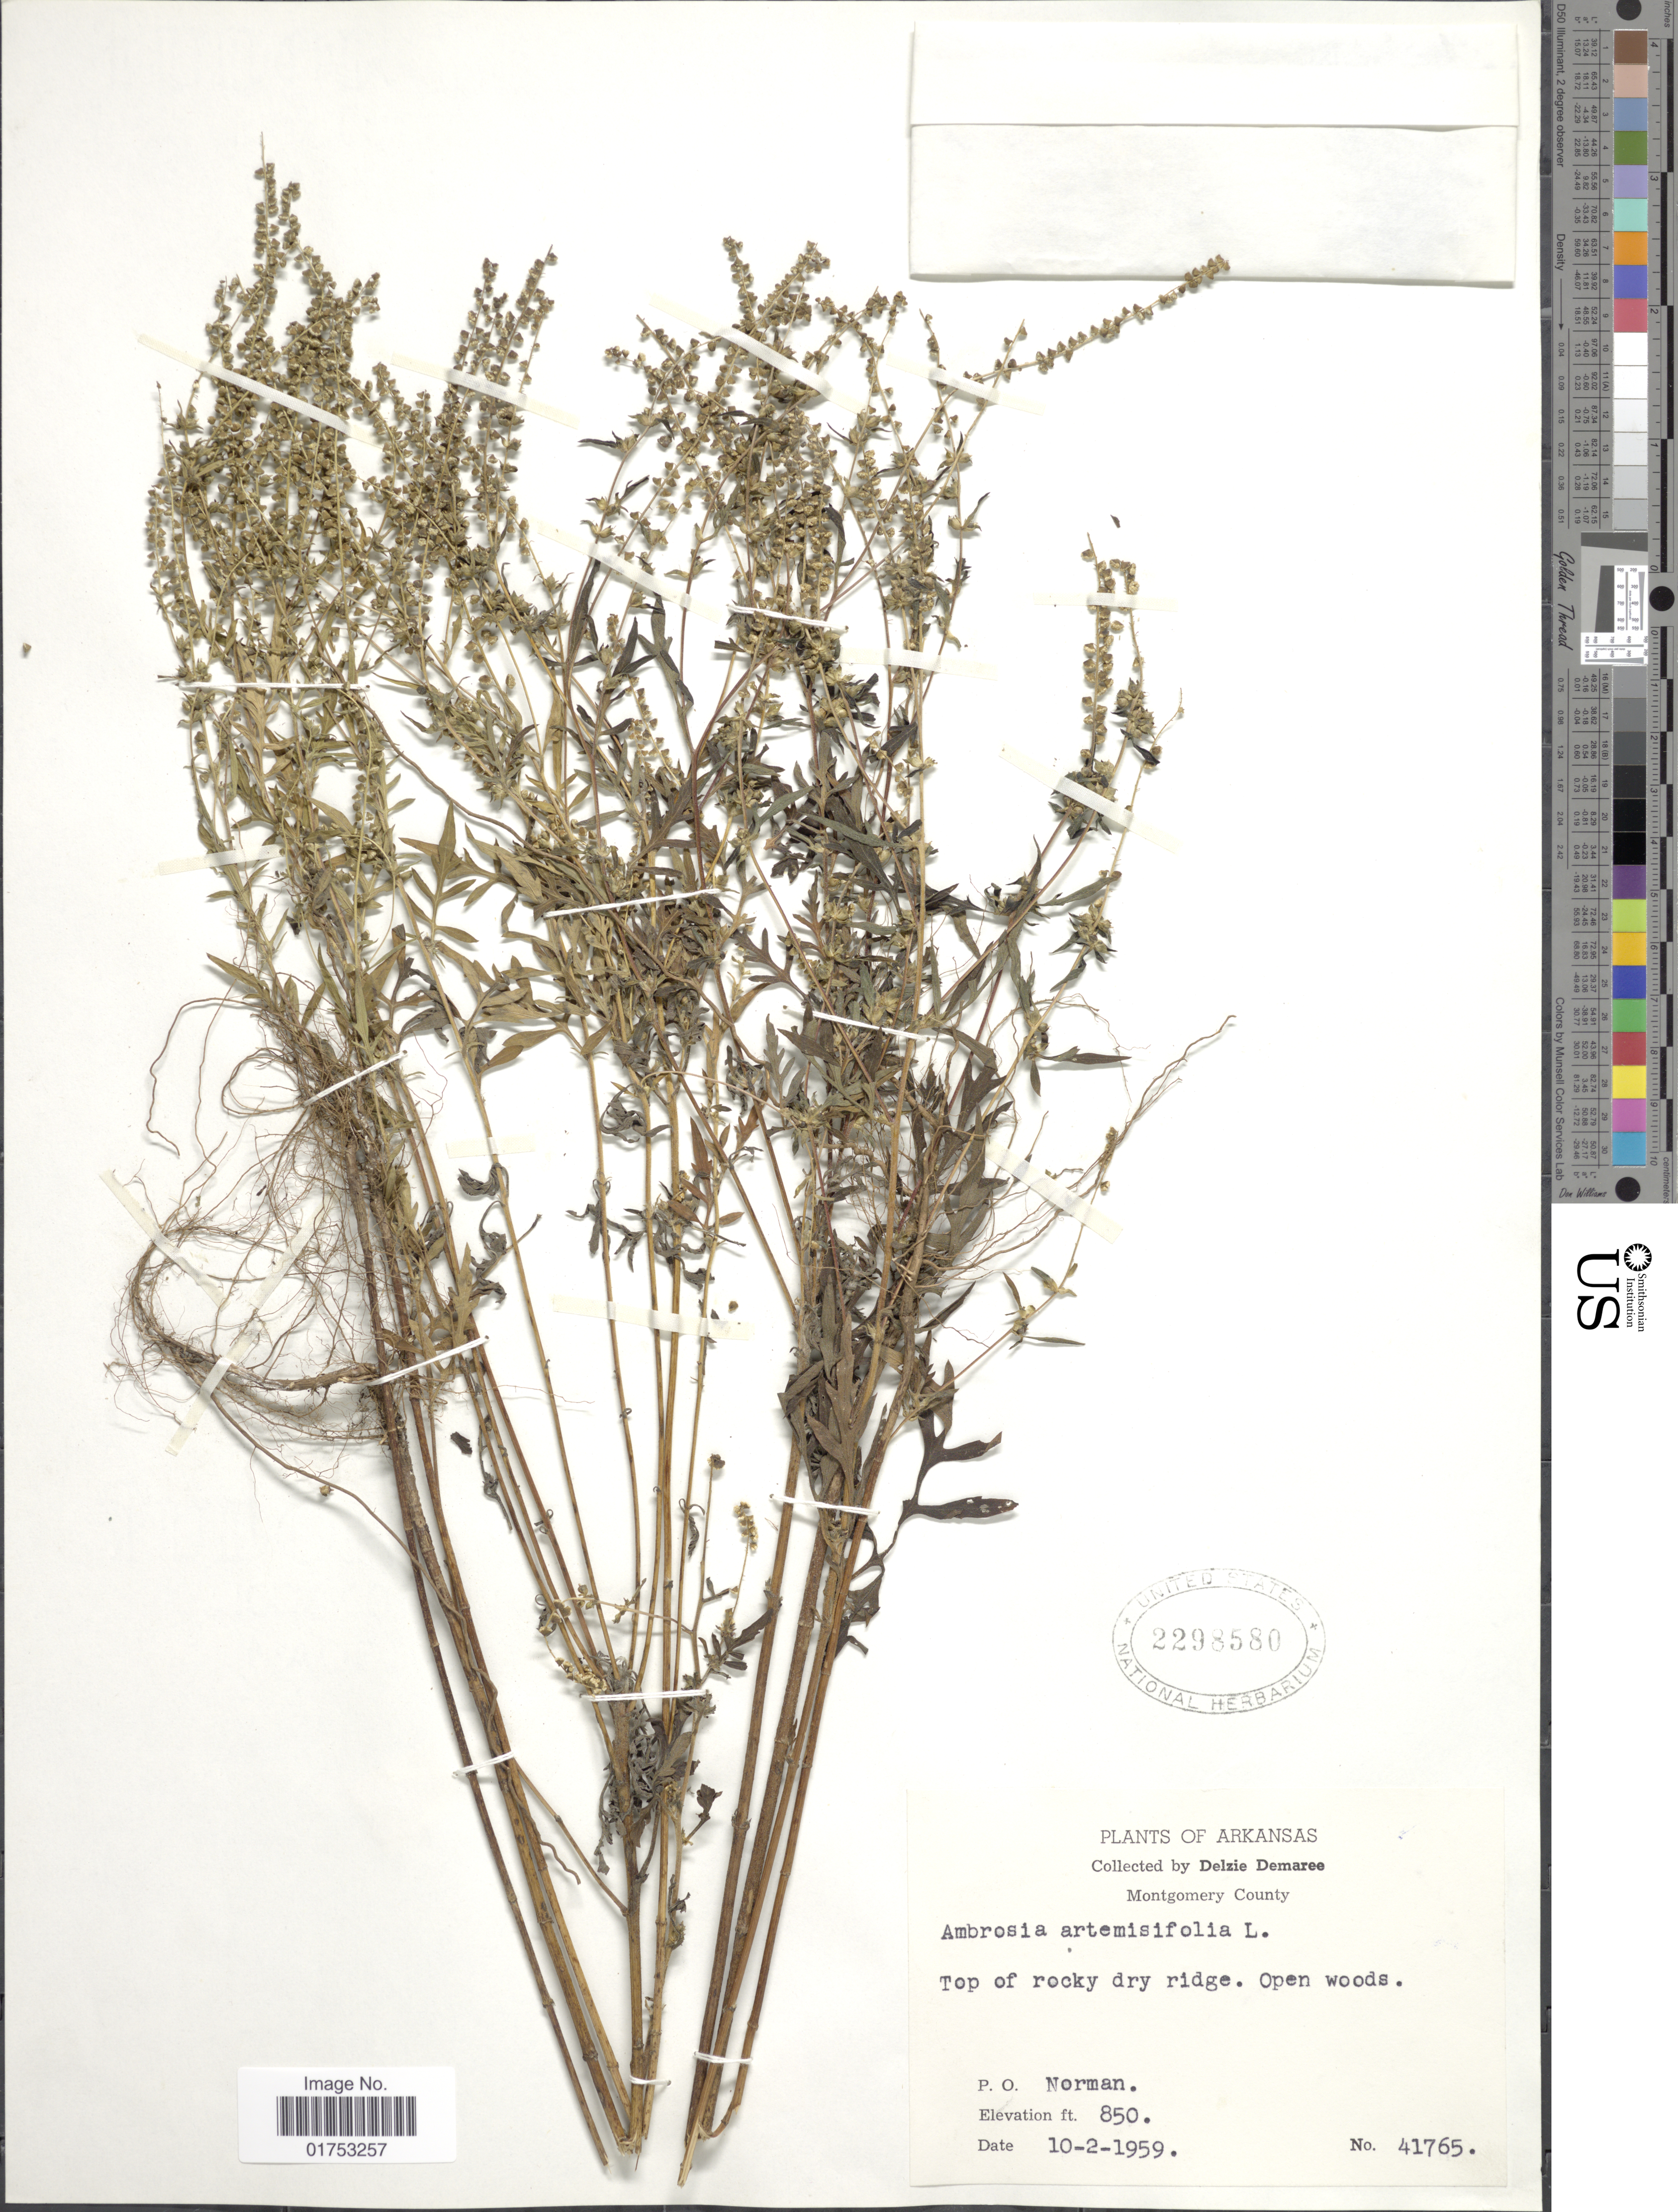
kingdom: Plantae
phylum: Tracheophyta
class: Magnoliopsida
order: Asterales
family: Asteraceae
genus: Ambrosia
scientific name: Ambrosia artemisiifolia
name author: L.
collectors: D. Demaree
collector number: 41765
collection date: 1959-10-02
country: United States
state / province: Arkansas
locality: Montgomery County, P. O. Norman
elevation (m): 259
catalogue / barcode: US 2298580